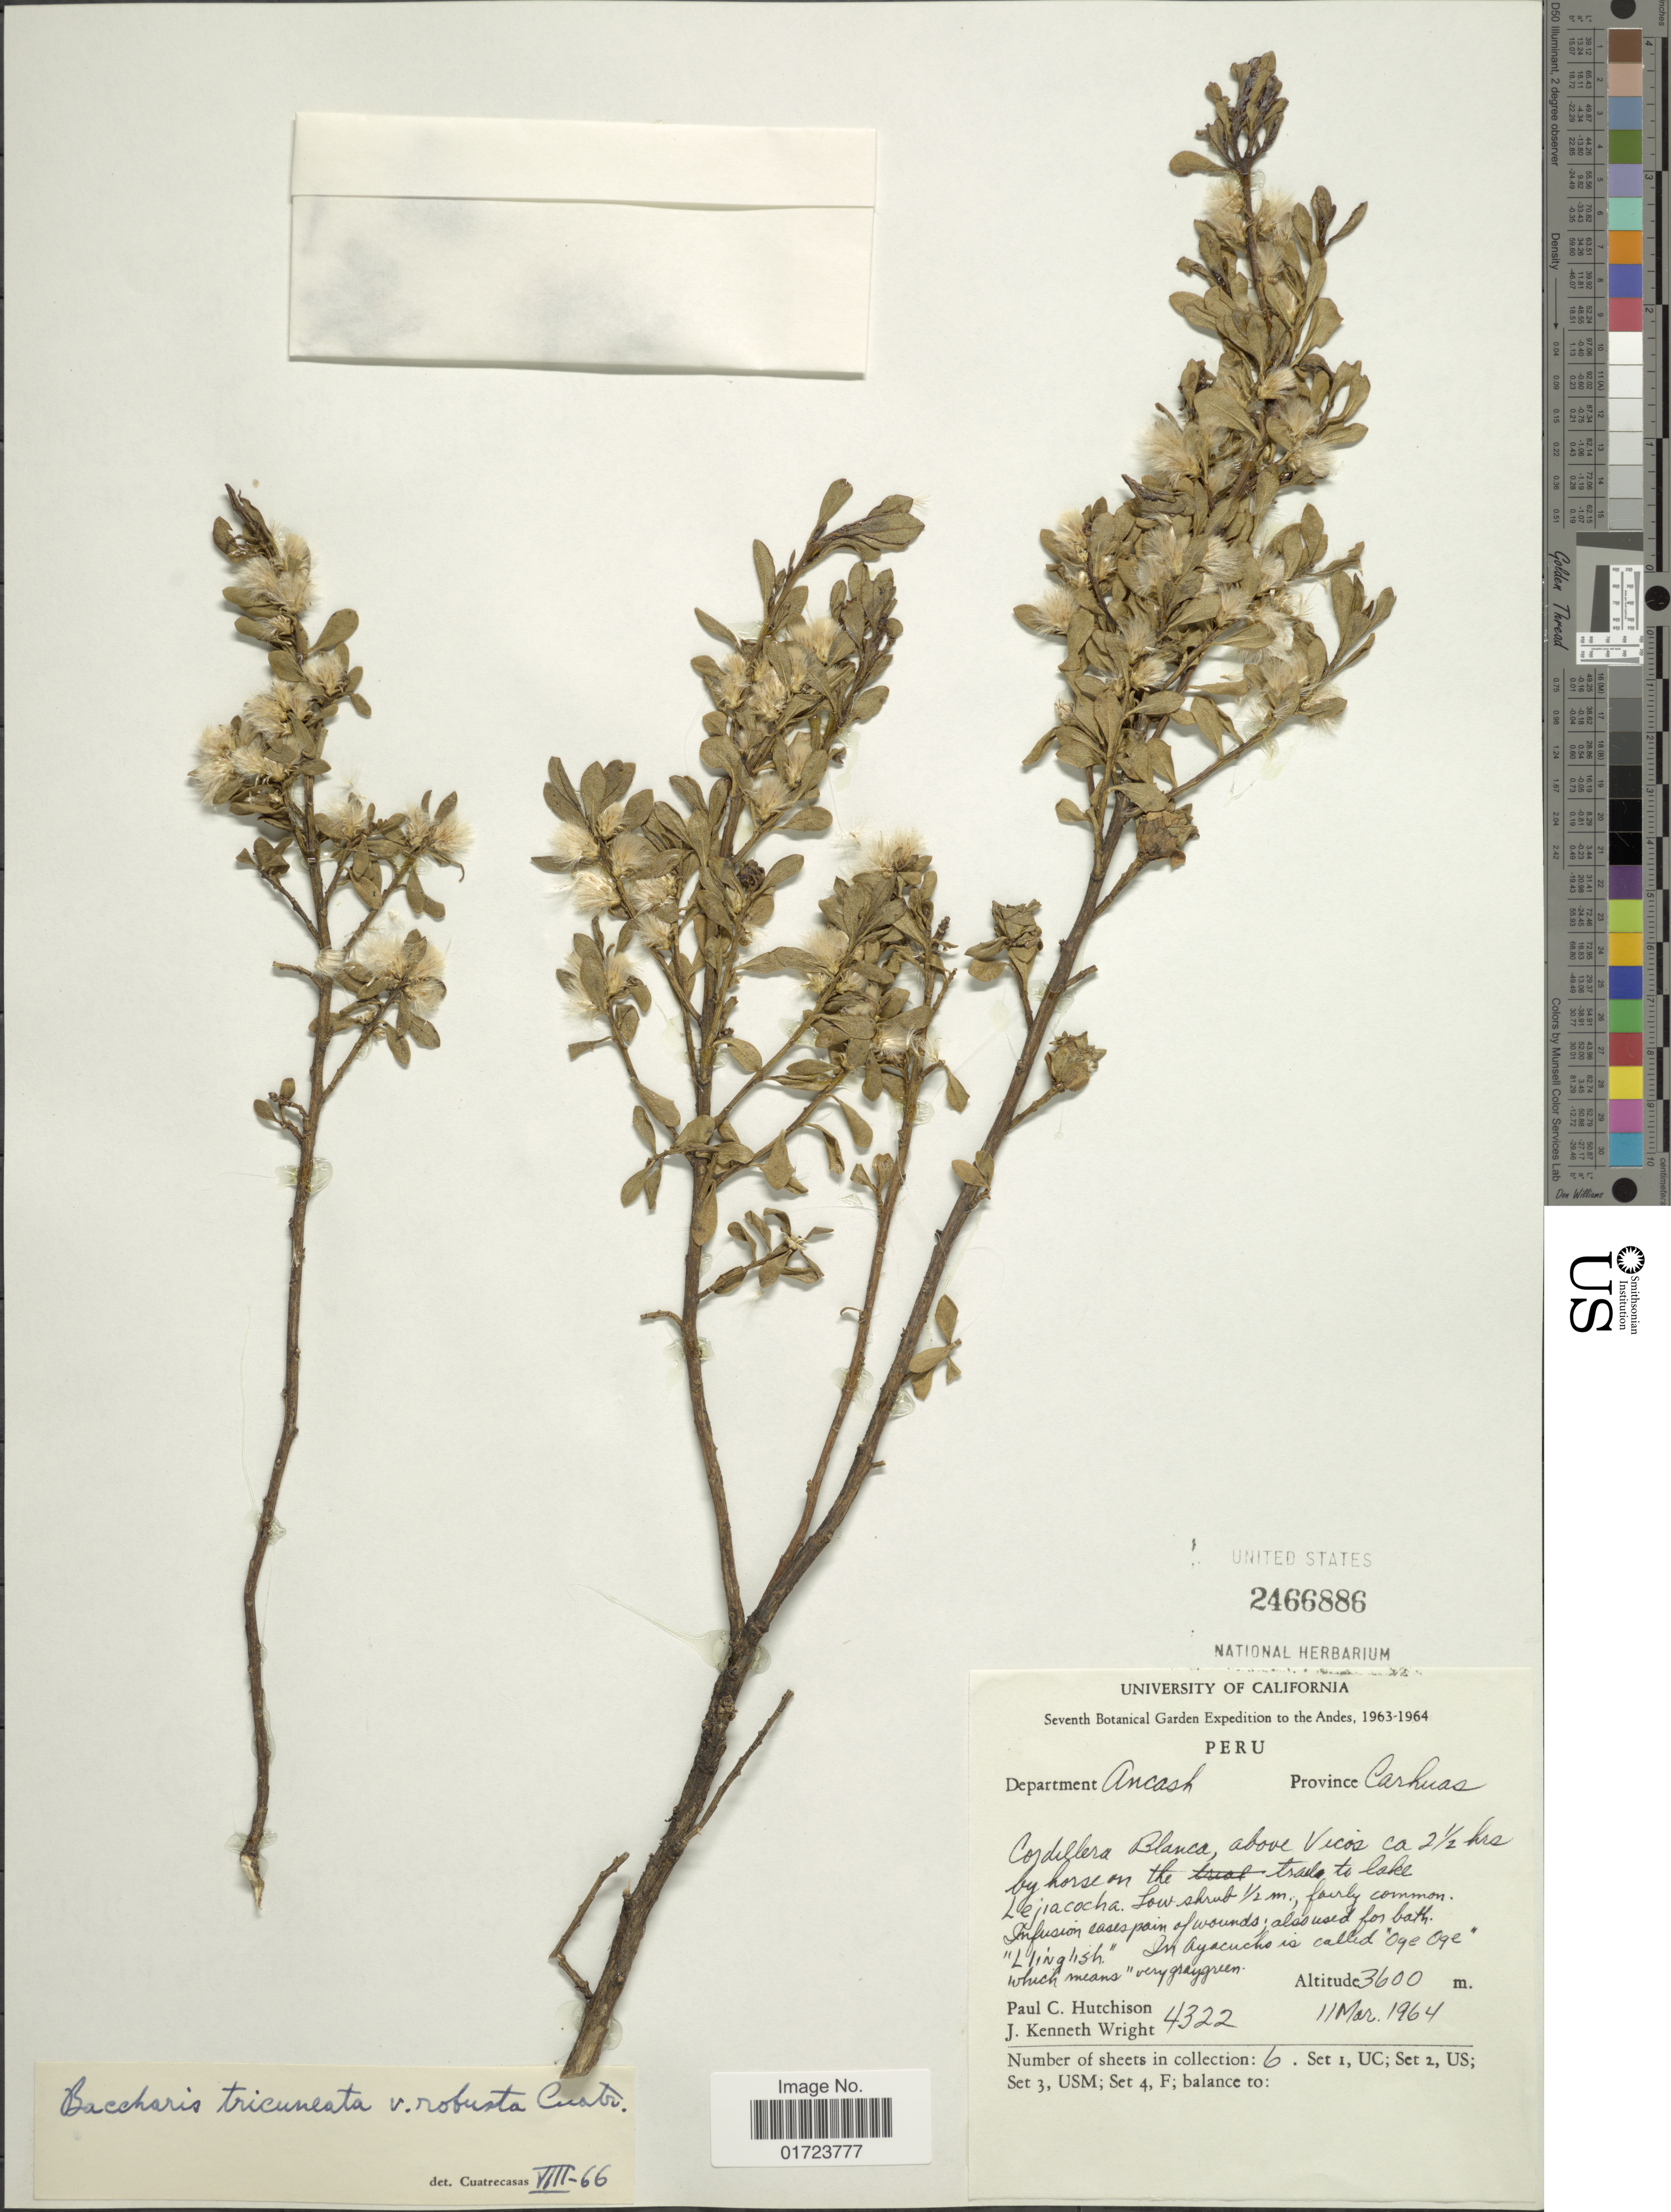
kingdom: Plantae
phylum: Tracheophyta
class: Magnoliopsida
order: Asterales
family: Asteraceae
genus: Baccharis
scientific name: Baccharis tricuneata var. robusta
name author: Cuatrec.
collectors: P. C. Hutchison & J. K. Wright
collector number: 4322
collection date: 1964-03-11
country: Peru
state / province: Ancash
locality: Cordillera Blanca, above Vicos ca. 2 ½ hrs. by horse on the trail to lake Lejiacocha, Province Carhuas, Department Ancash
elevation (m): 3600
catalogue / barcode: US 2466886